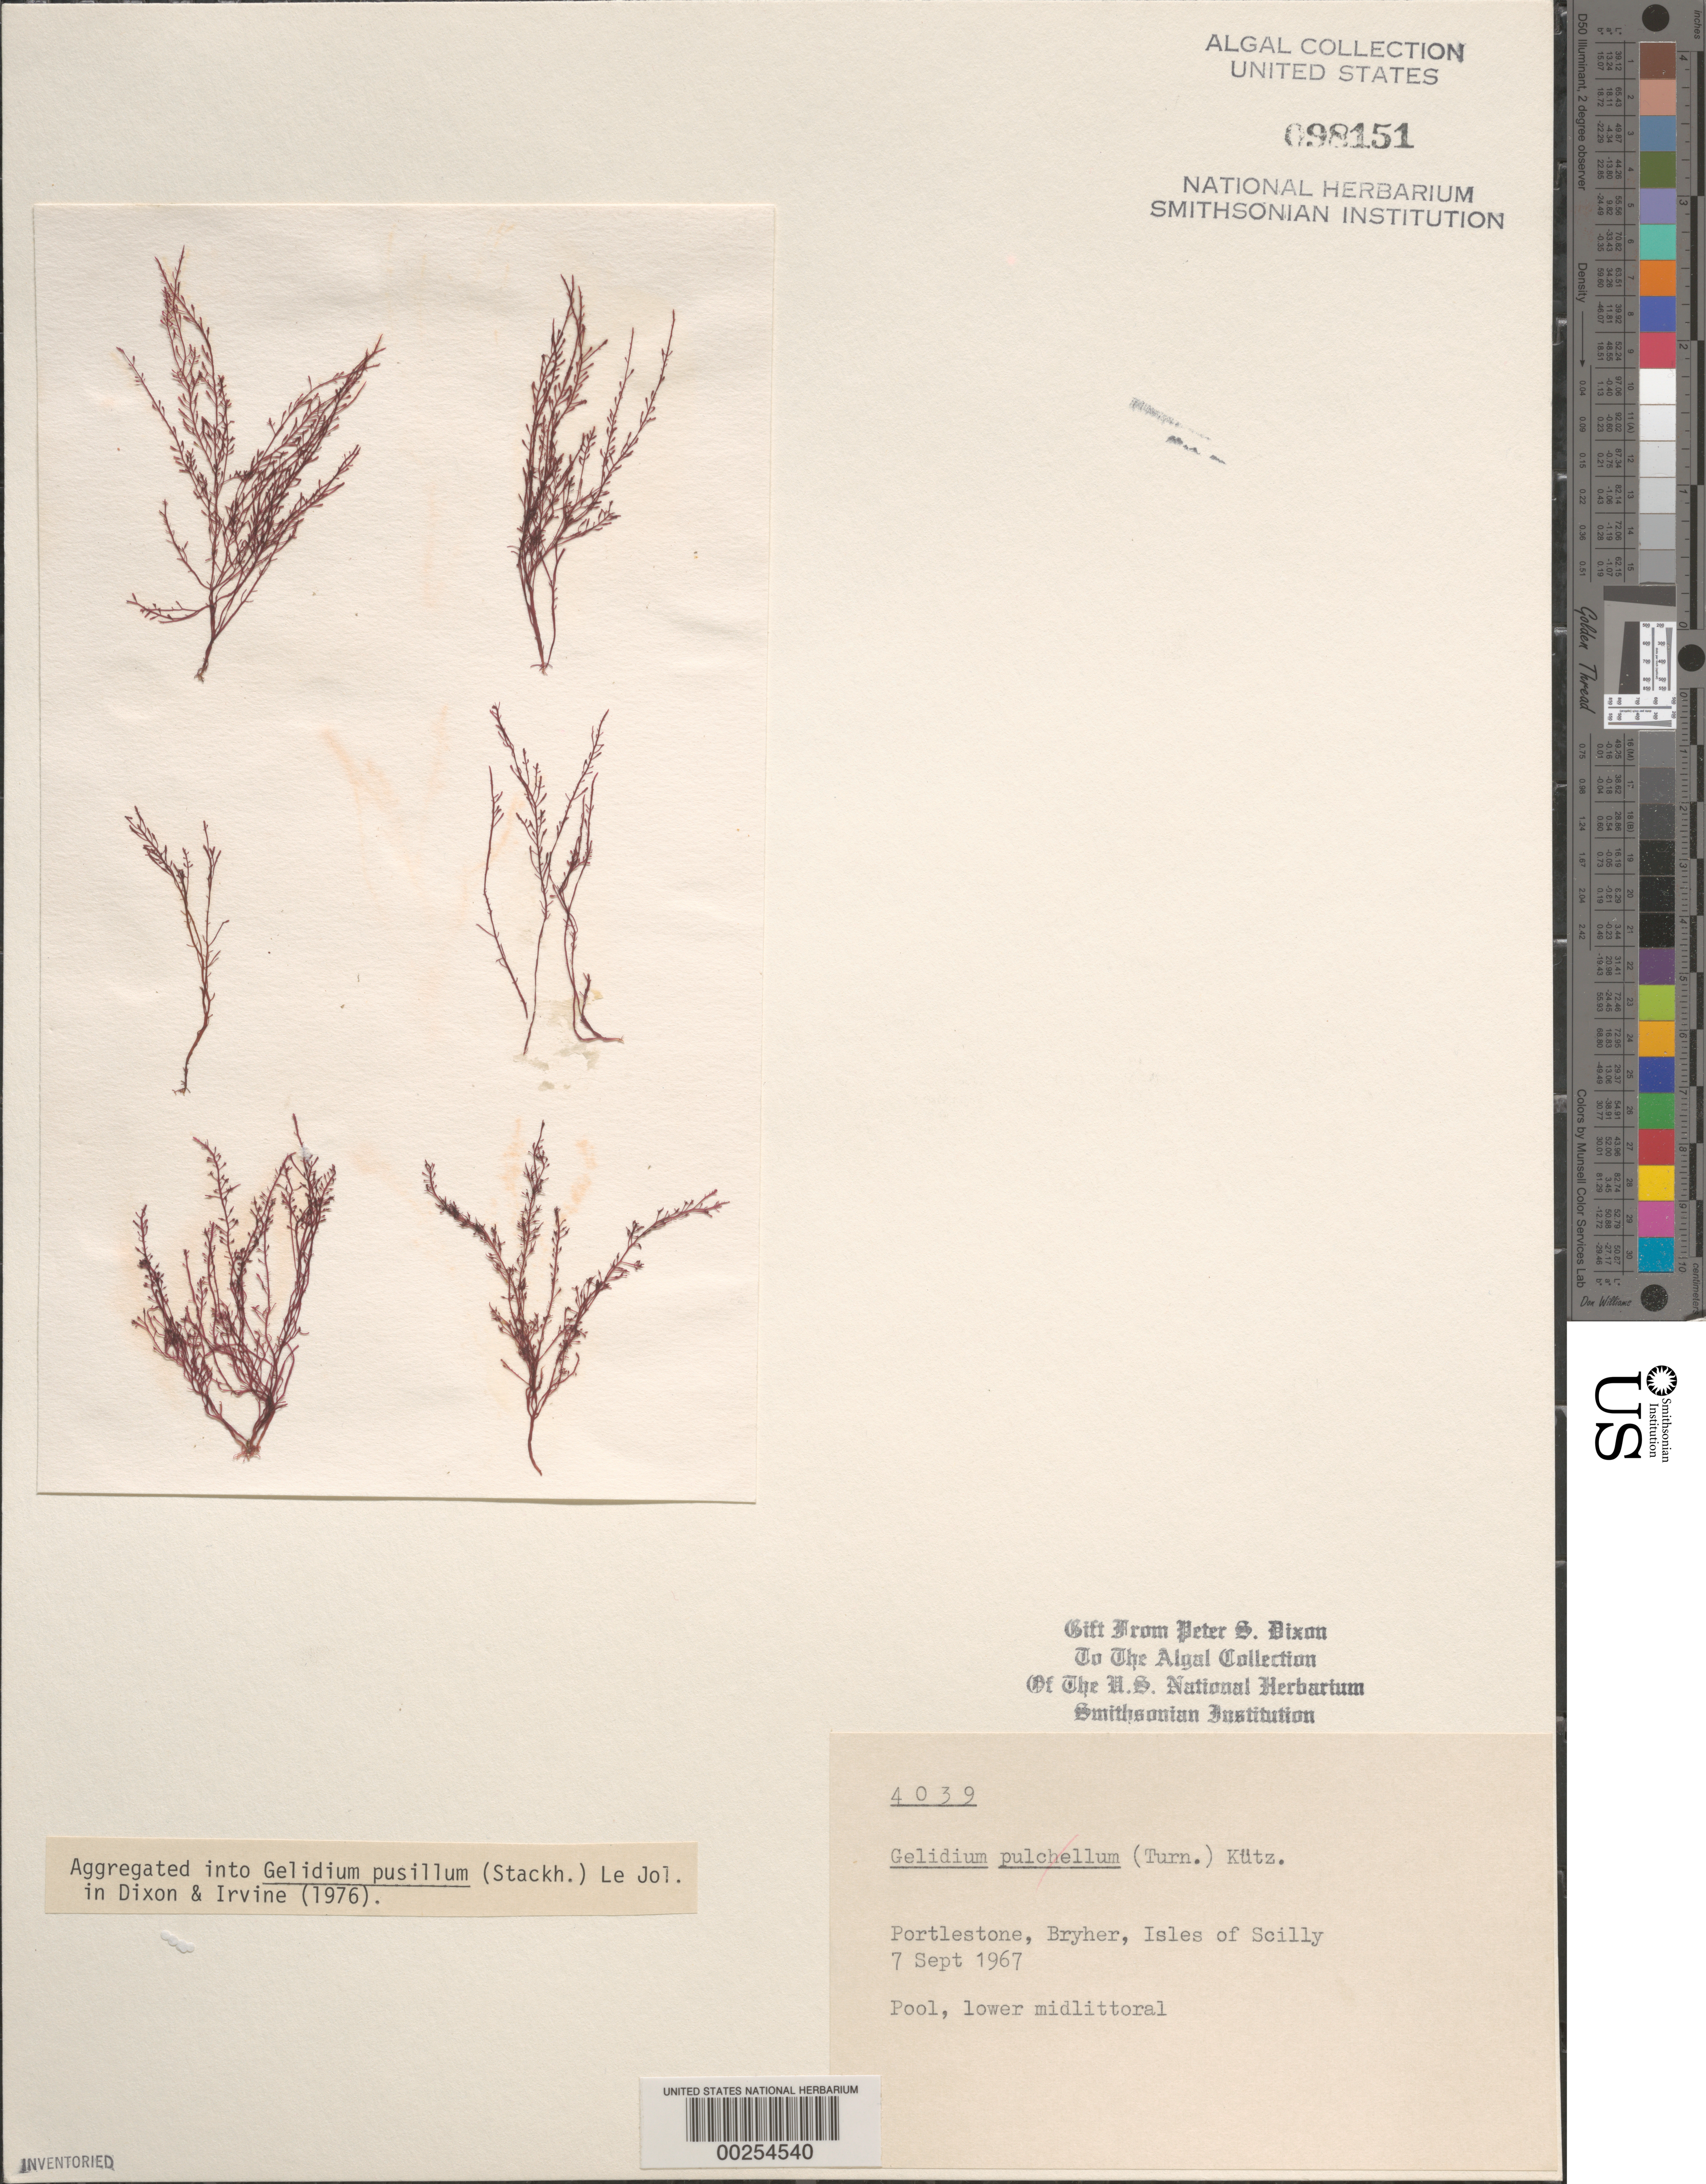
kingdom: Plantae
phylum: Rhodophyta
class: Florideophyceae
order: Gelidiales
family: Gelidiaceae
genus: Gelidium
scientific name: Gelidium pusillum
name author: (Stackh.) Le Jol.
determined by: Dixon, P. S.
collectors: P. S. Dixon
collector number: PSD 4039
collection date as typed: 07 Sep 1967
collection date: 1967-09-07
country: United Kingdom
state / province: England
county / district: Council of the Isles of Scilly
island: Bryher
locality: Portlestone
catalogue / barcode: US 98151